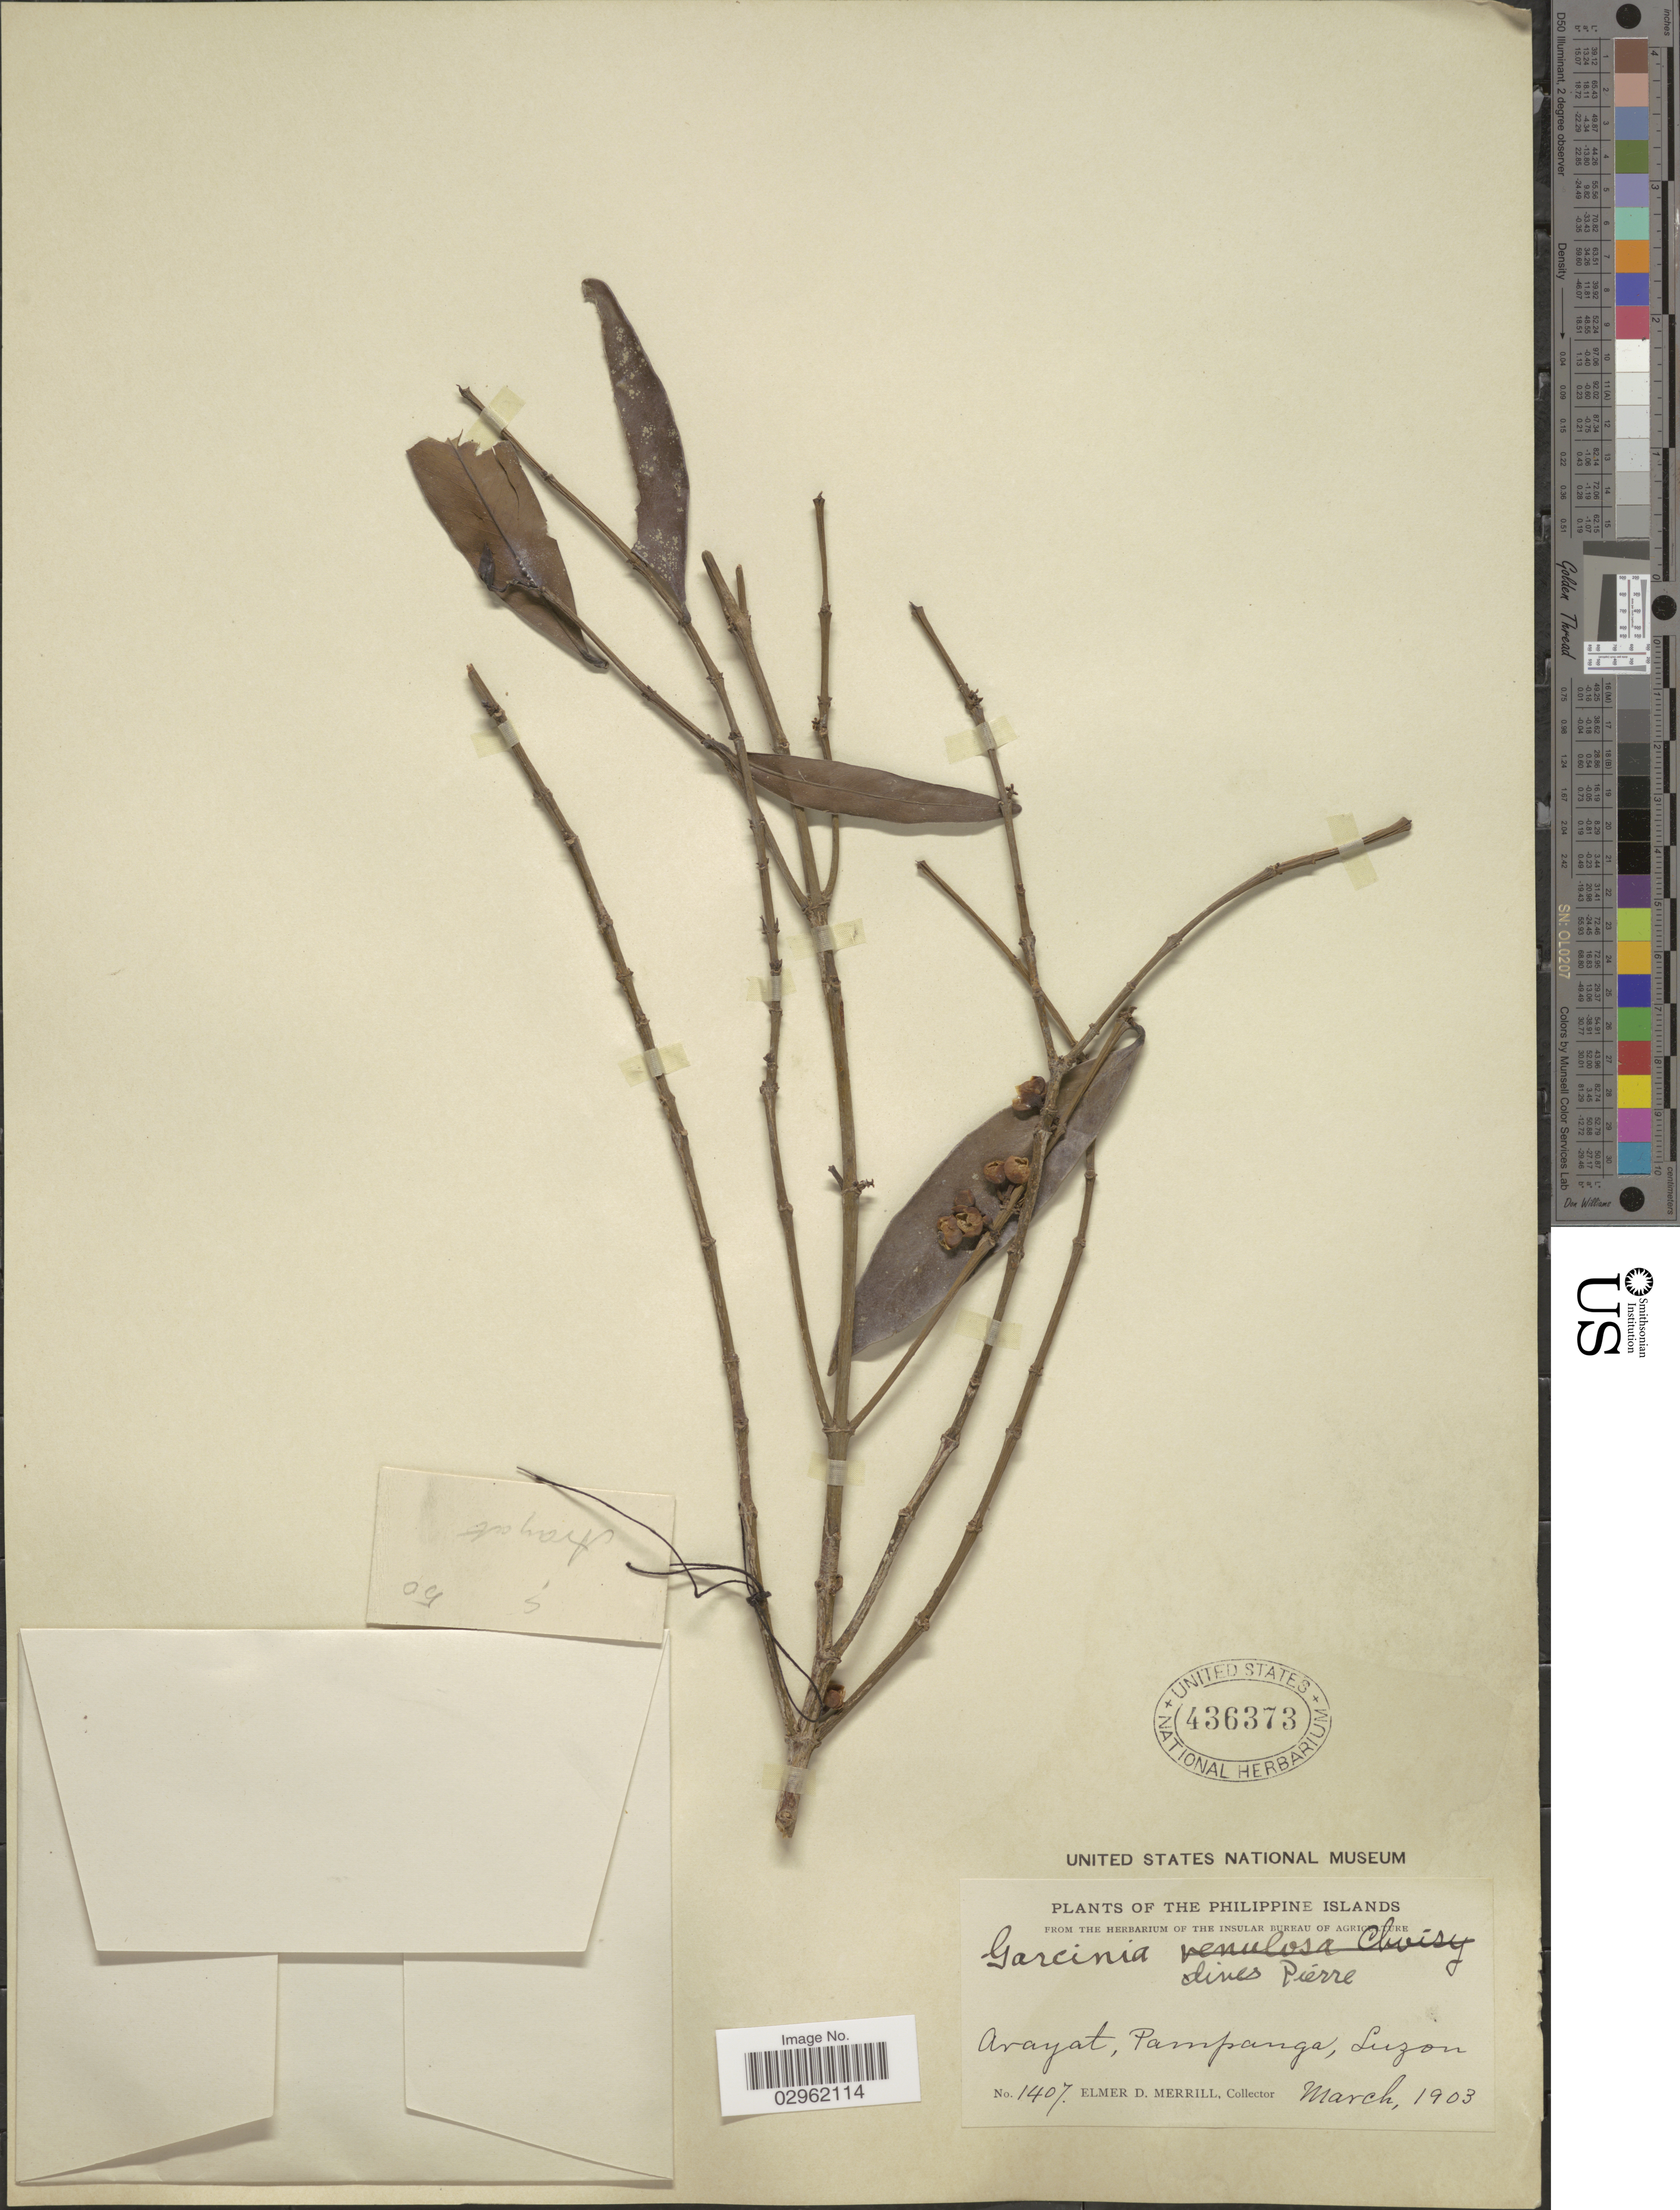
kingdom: Plantae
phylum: Tracheophyta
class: Magnoliopsida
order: Malpighiales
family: Clusiaceae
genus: Garcinia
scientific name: Garcinia dives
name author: Pierre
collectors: E. D. Merrill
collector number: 1407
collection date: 1903-03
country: Philippines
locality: Arayat, Pampanga, Luzon.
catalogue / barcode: US 436373